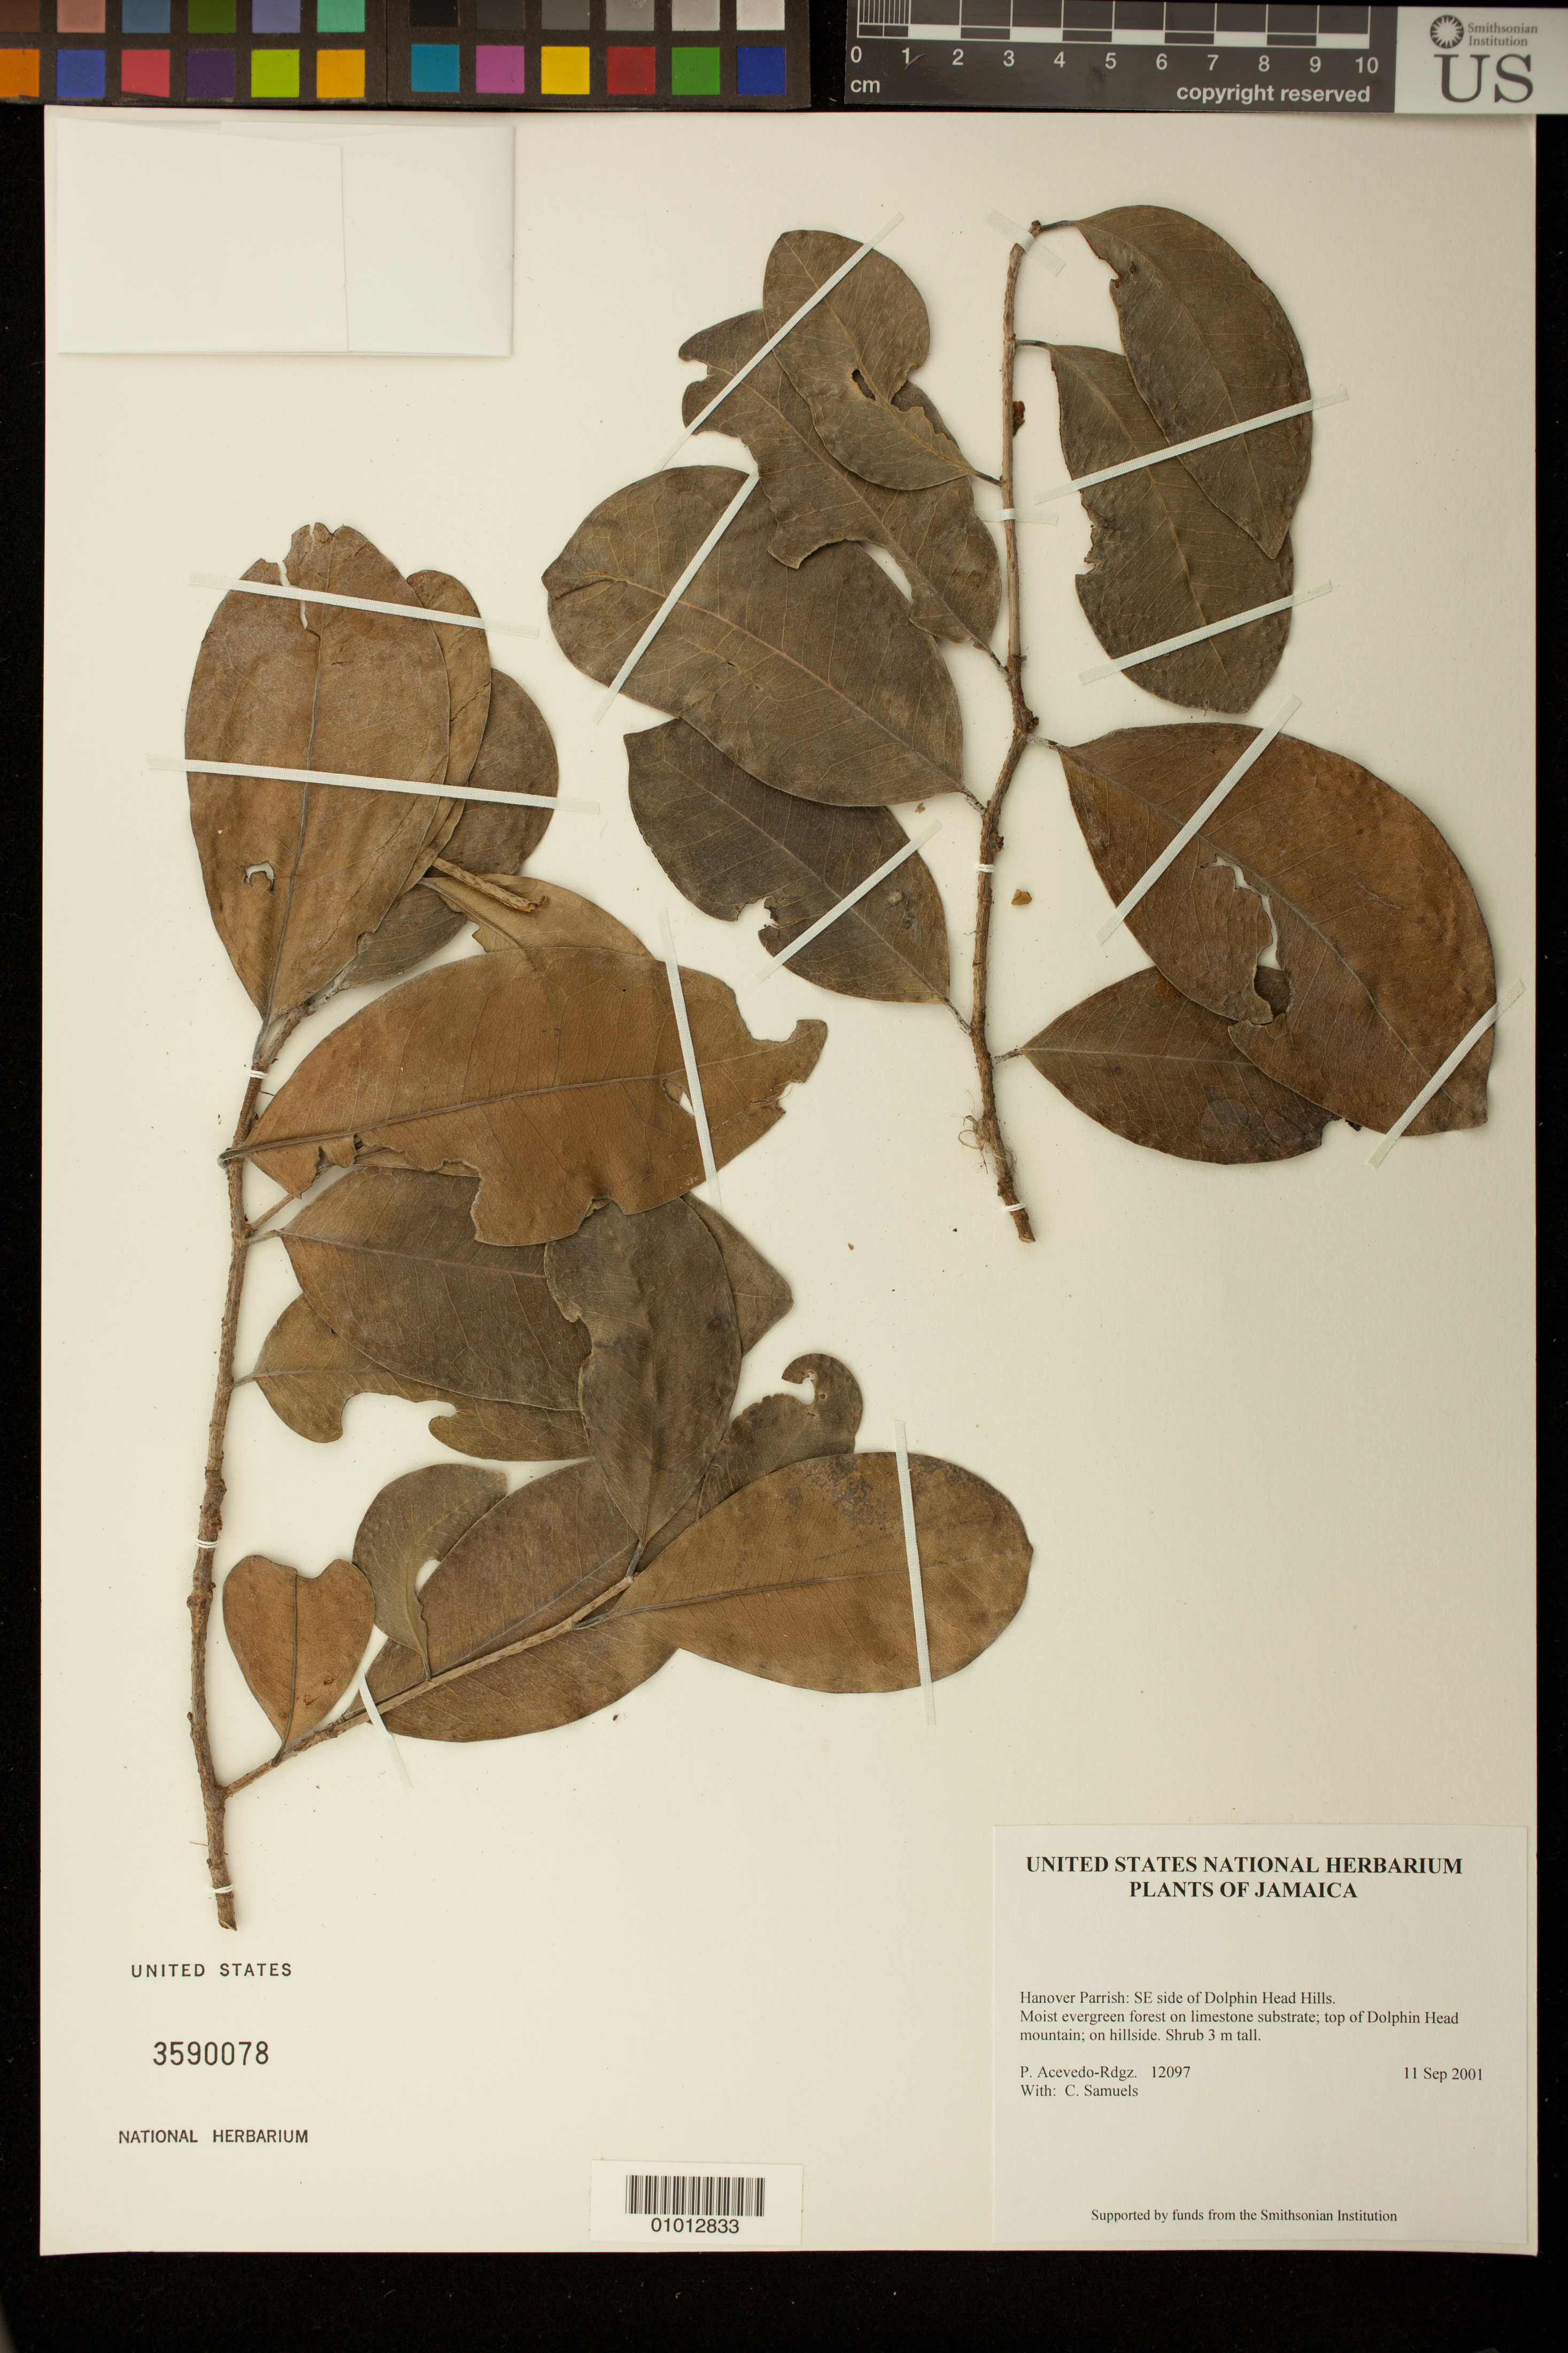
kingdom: Plantae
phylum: Tracheophyta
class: Magnoliopsida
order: Ericales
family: Sapotaceae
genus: Sideroxylon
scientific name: Sideroxylon bullatum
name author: (R.A. Howard & Proctor) T.D. Penn.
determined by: Acevedo-Rodríguez, P., (BOT), Smithsonian Institution - National Museum of Natural History (UNITED STATES)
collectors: P. Acevedo-Rodr. & C. Samuels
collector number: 12097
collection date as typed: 11 Sep 2001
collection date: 2001-09-11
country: Jamaica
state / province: Hanover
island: Jamaica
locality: Hanover Parrish: SE side of Dolphin Head Hills.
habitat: Moist evergreen forest on limestone substrate; top of Dolphin Head mountain; on hillside.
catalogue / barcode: US 3590078